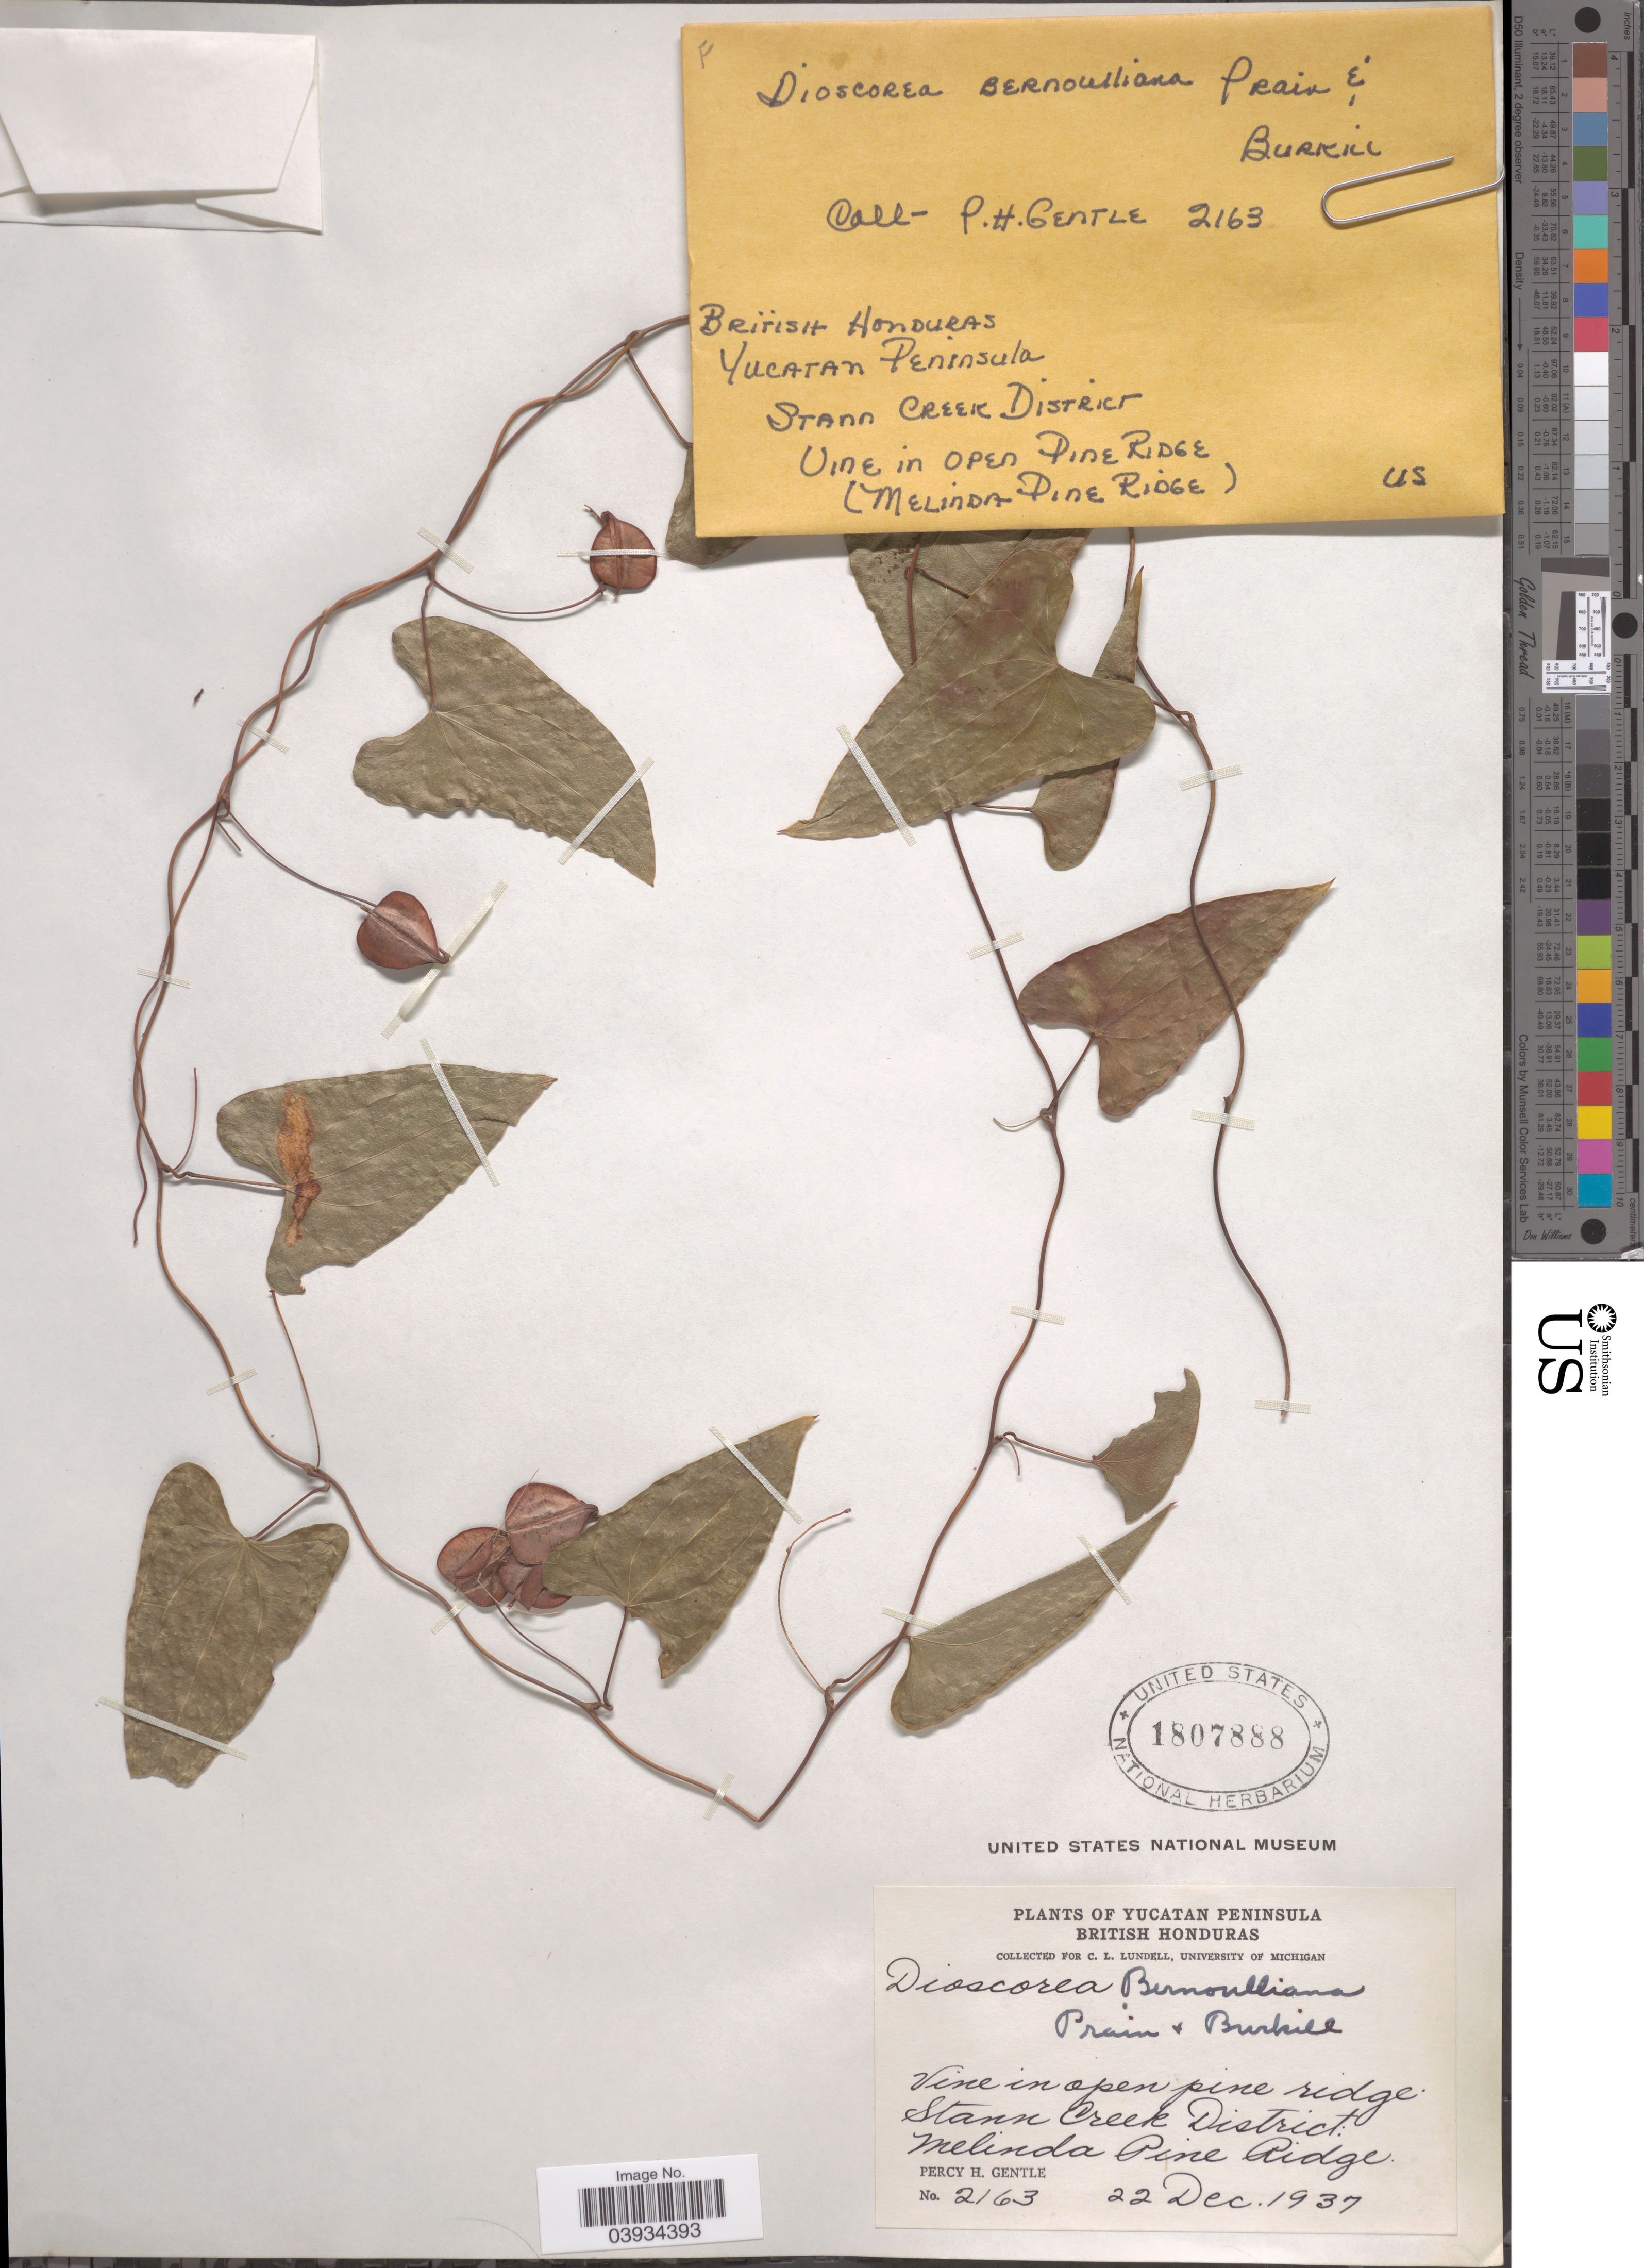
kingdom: Plantae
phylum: Tracheophyta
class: Liliopsida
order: Dioscoreales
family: Dioscoreaceae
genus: Dioscorea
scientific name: Dioscorea bernoulliana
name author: Prain & Burkill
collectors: P. H. Gentle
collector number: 2163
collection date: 1937-12-22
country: Belize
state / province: Stann Creek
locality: Yucatan Peninsula. British Honduras. Stann Creek District: Melinda Pine Ridge.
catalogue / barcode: US 1807888